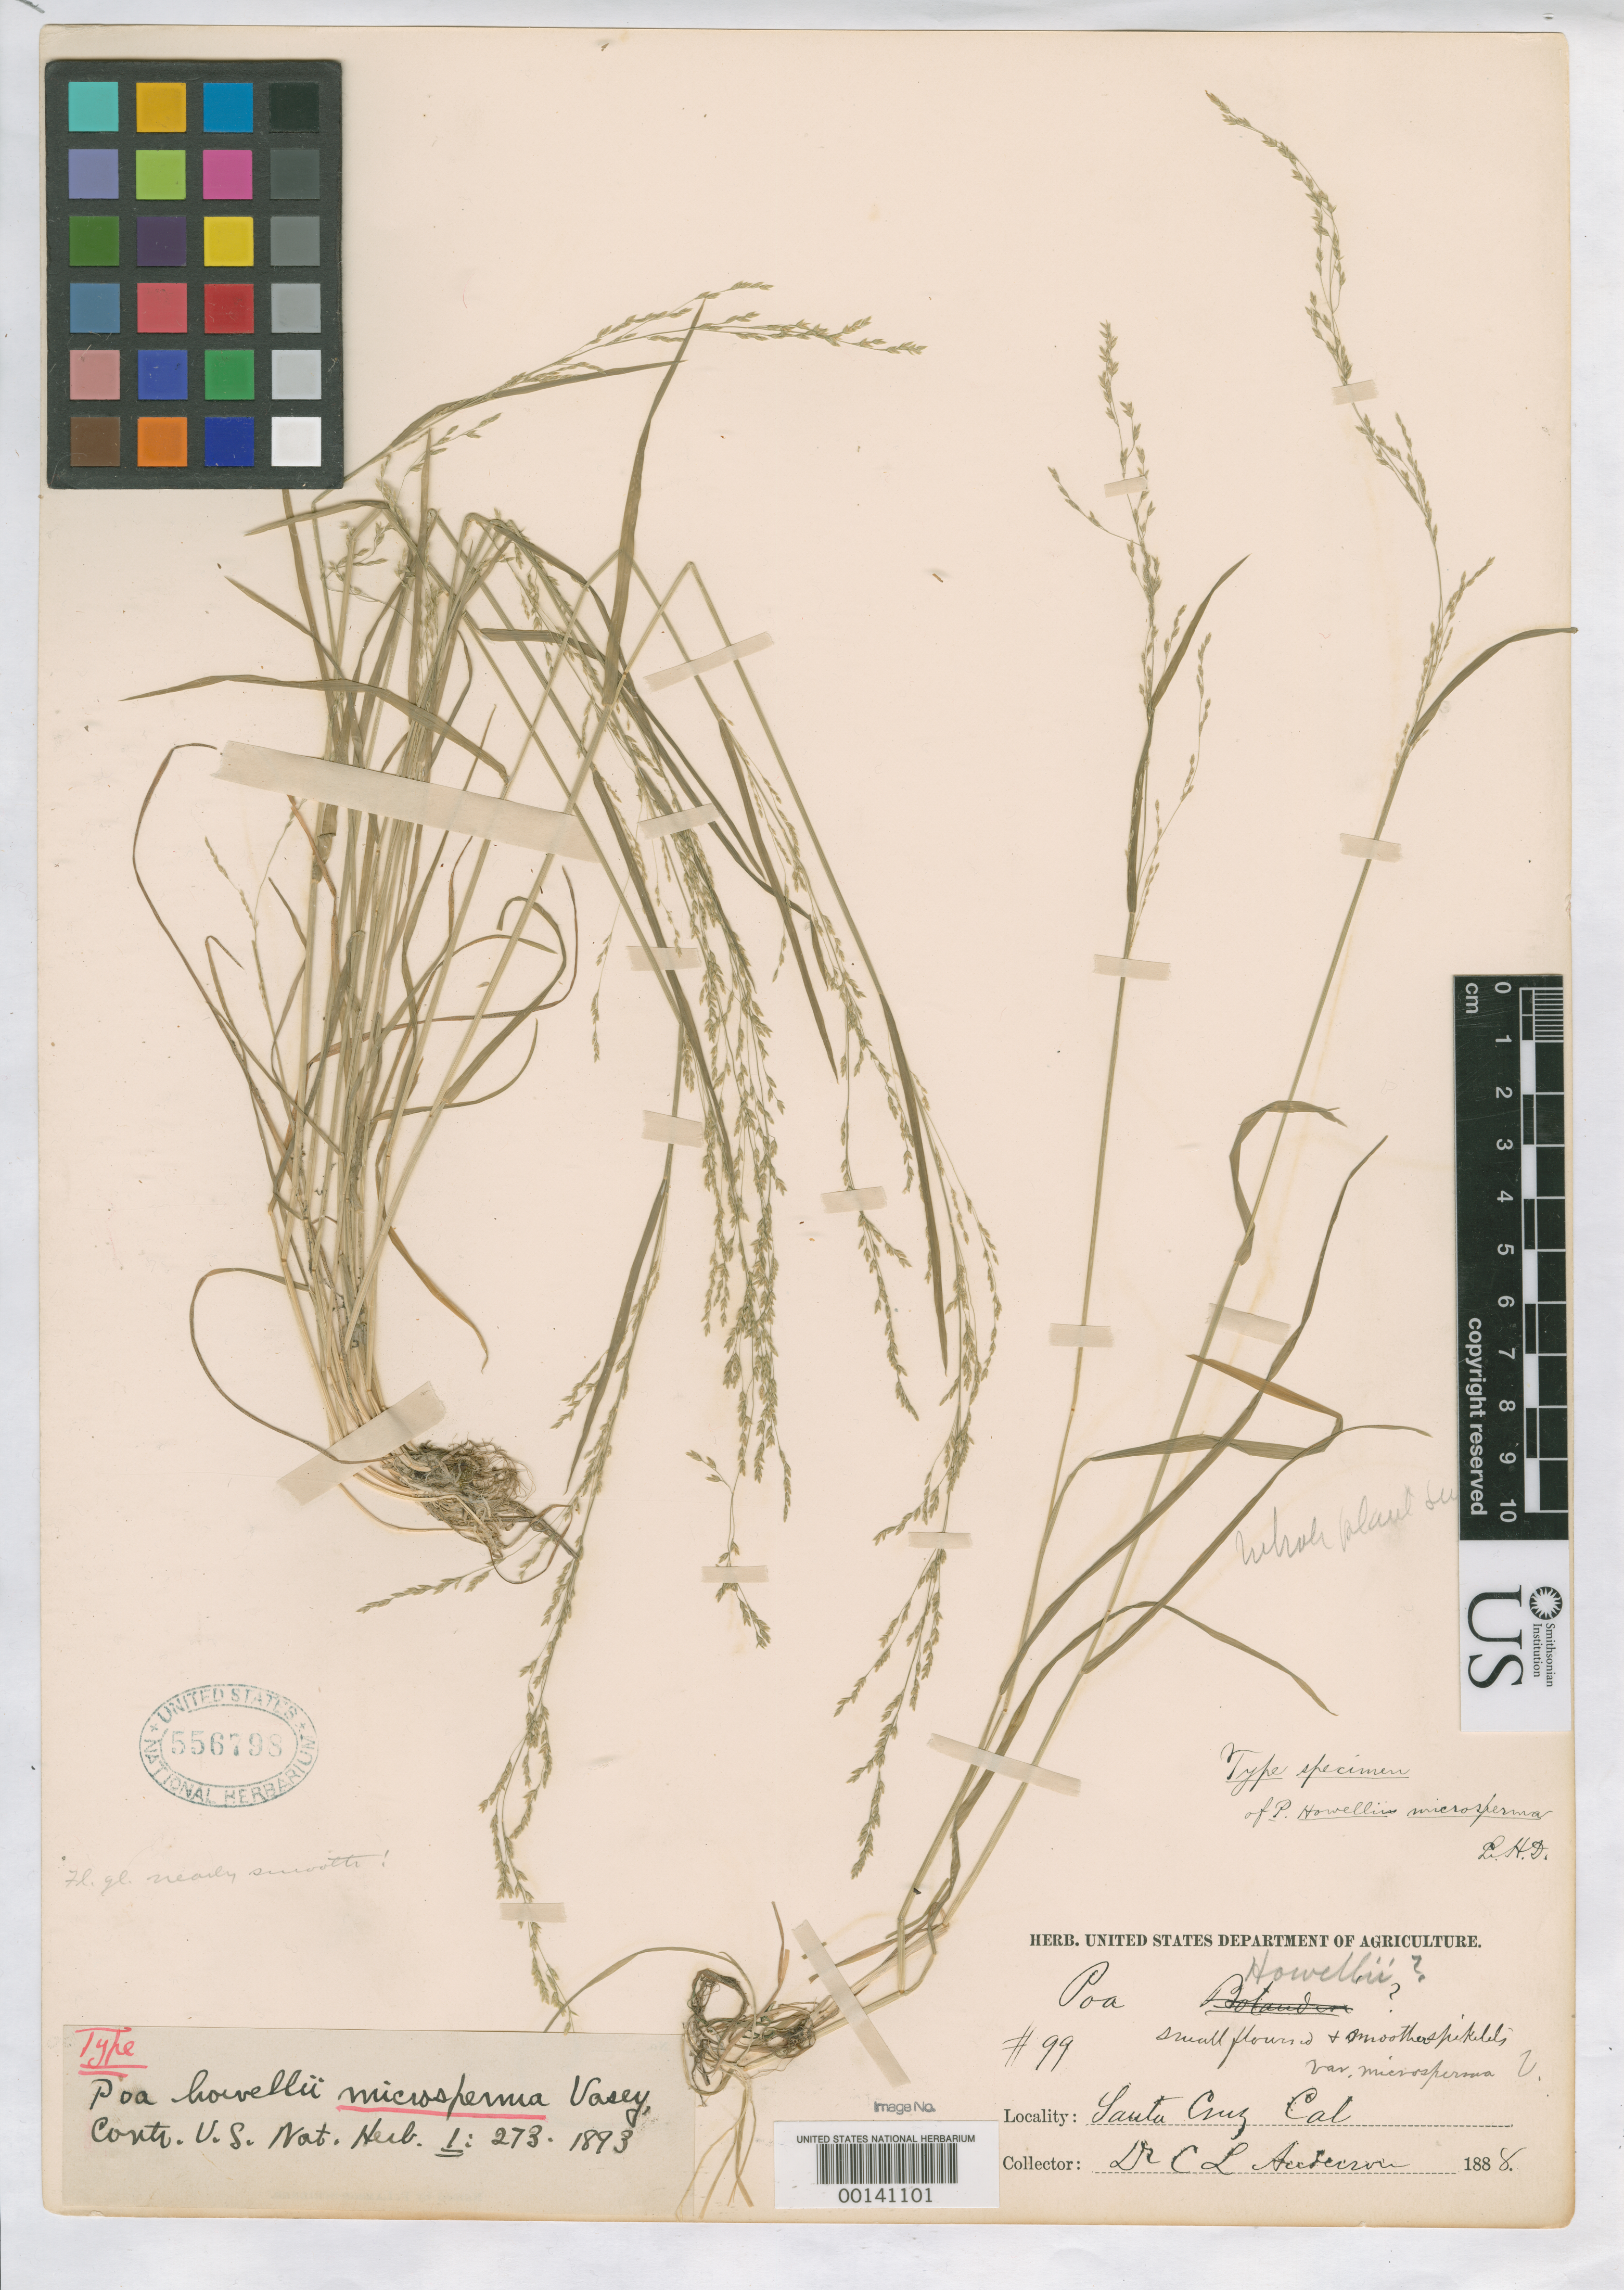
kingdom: Plantae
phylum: Tracheophyta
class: Liliopsida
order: Poales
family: Poaceae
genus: Poa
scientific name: Poa howellii var. microsperma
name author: Vasey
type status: Isotype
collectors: C. L. Anderson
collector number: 99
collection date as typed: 1888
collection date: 1888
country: United States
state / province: California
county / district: Santa Cruz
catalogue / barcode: US 556798